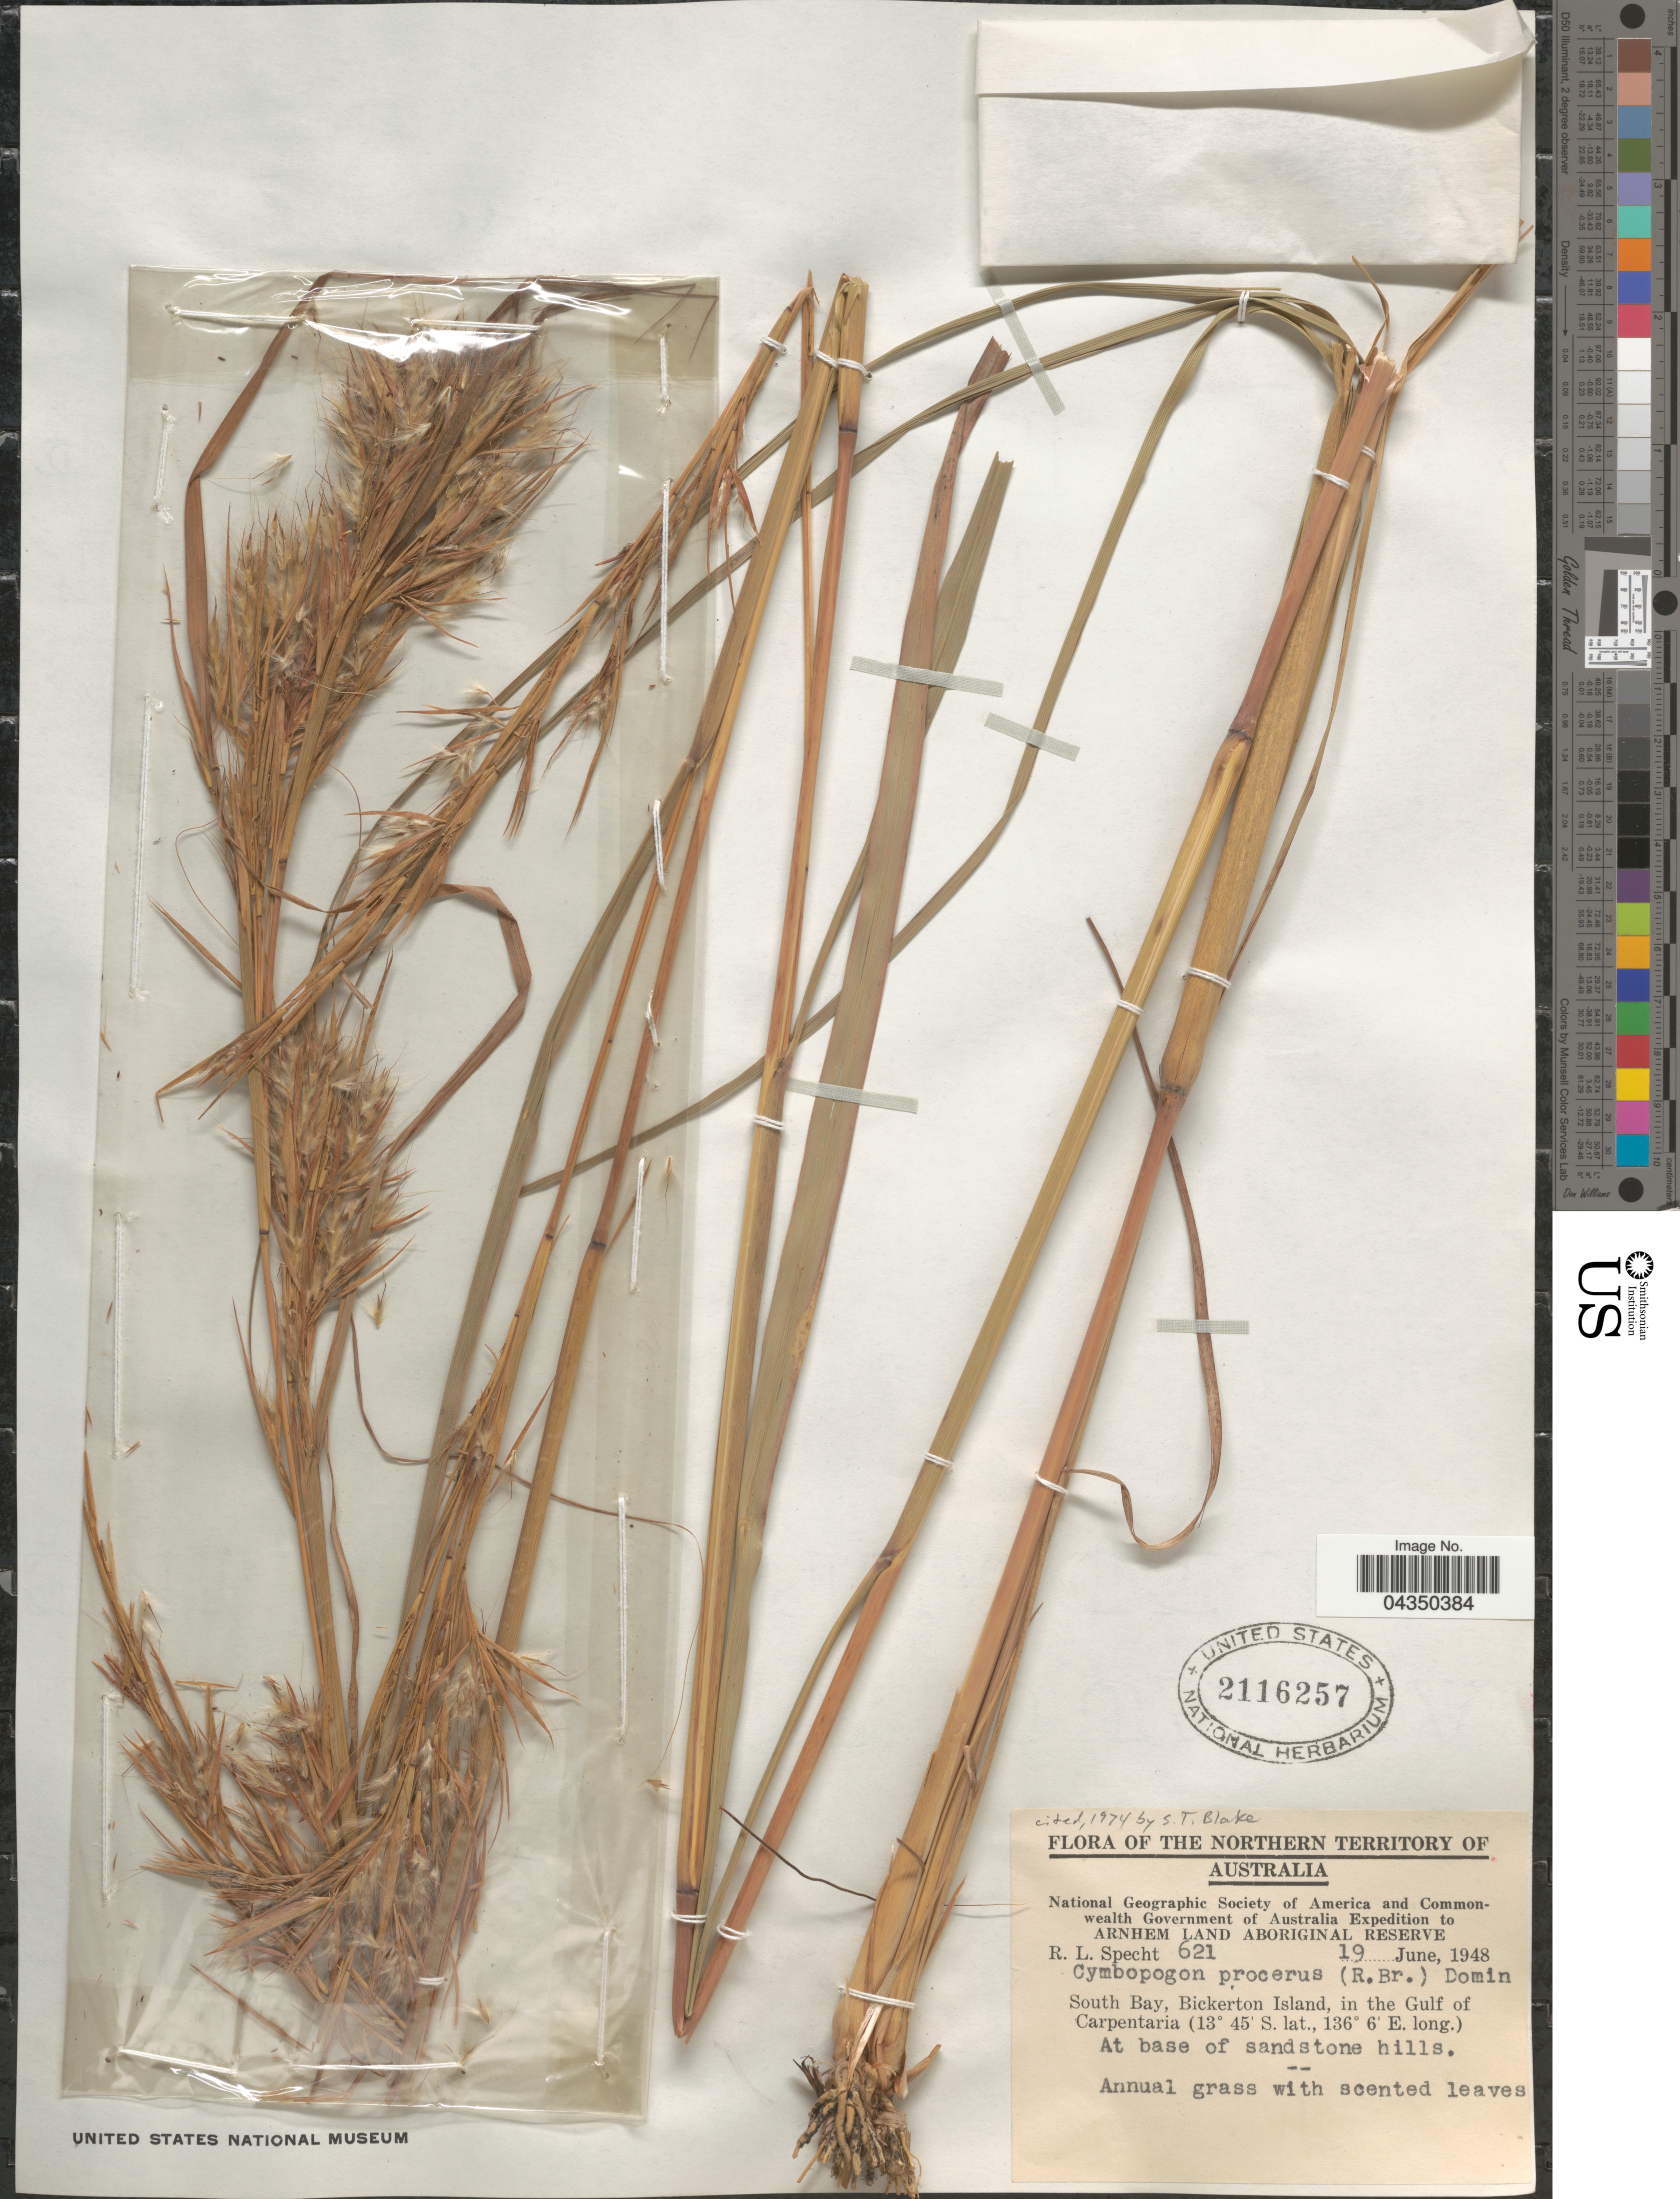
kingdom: Plantae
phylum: Tracheophyta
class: Liliopsida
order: Poales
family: Poaceae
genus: Cymbopogon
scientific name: Cymbopogon procerus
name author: Domin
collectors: R. L. Specht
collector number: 621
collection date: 1948-06-19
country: Australia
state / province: Northern Territory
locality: National Geographic Society of America and Commonwealth Government of Australia Expedition to Arnhem and Aboriginal Reserve. South Bay, Bickerton Island, in the Gulf of Carpentaria. At base of sandstone hills.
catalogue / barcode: US 2116257